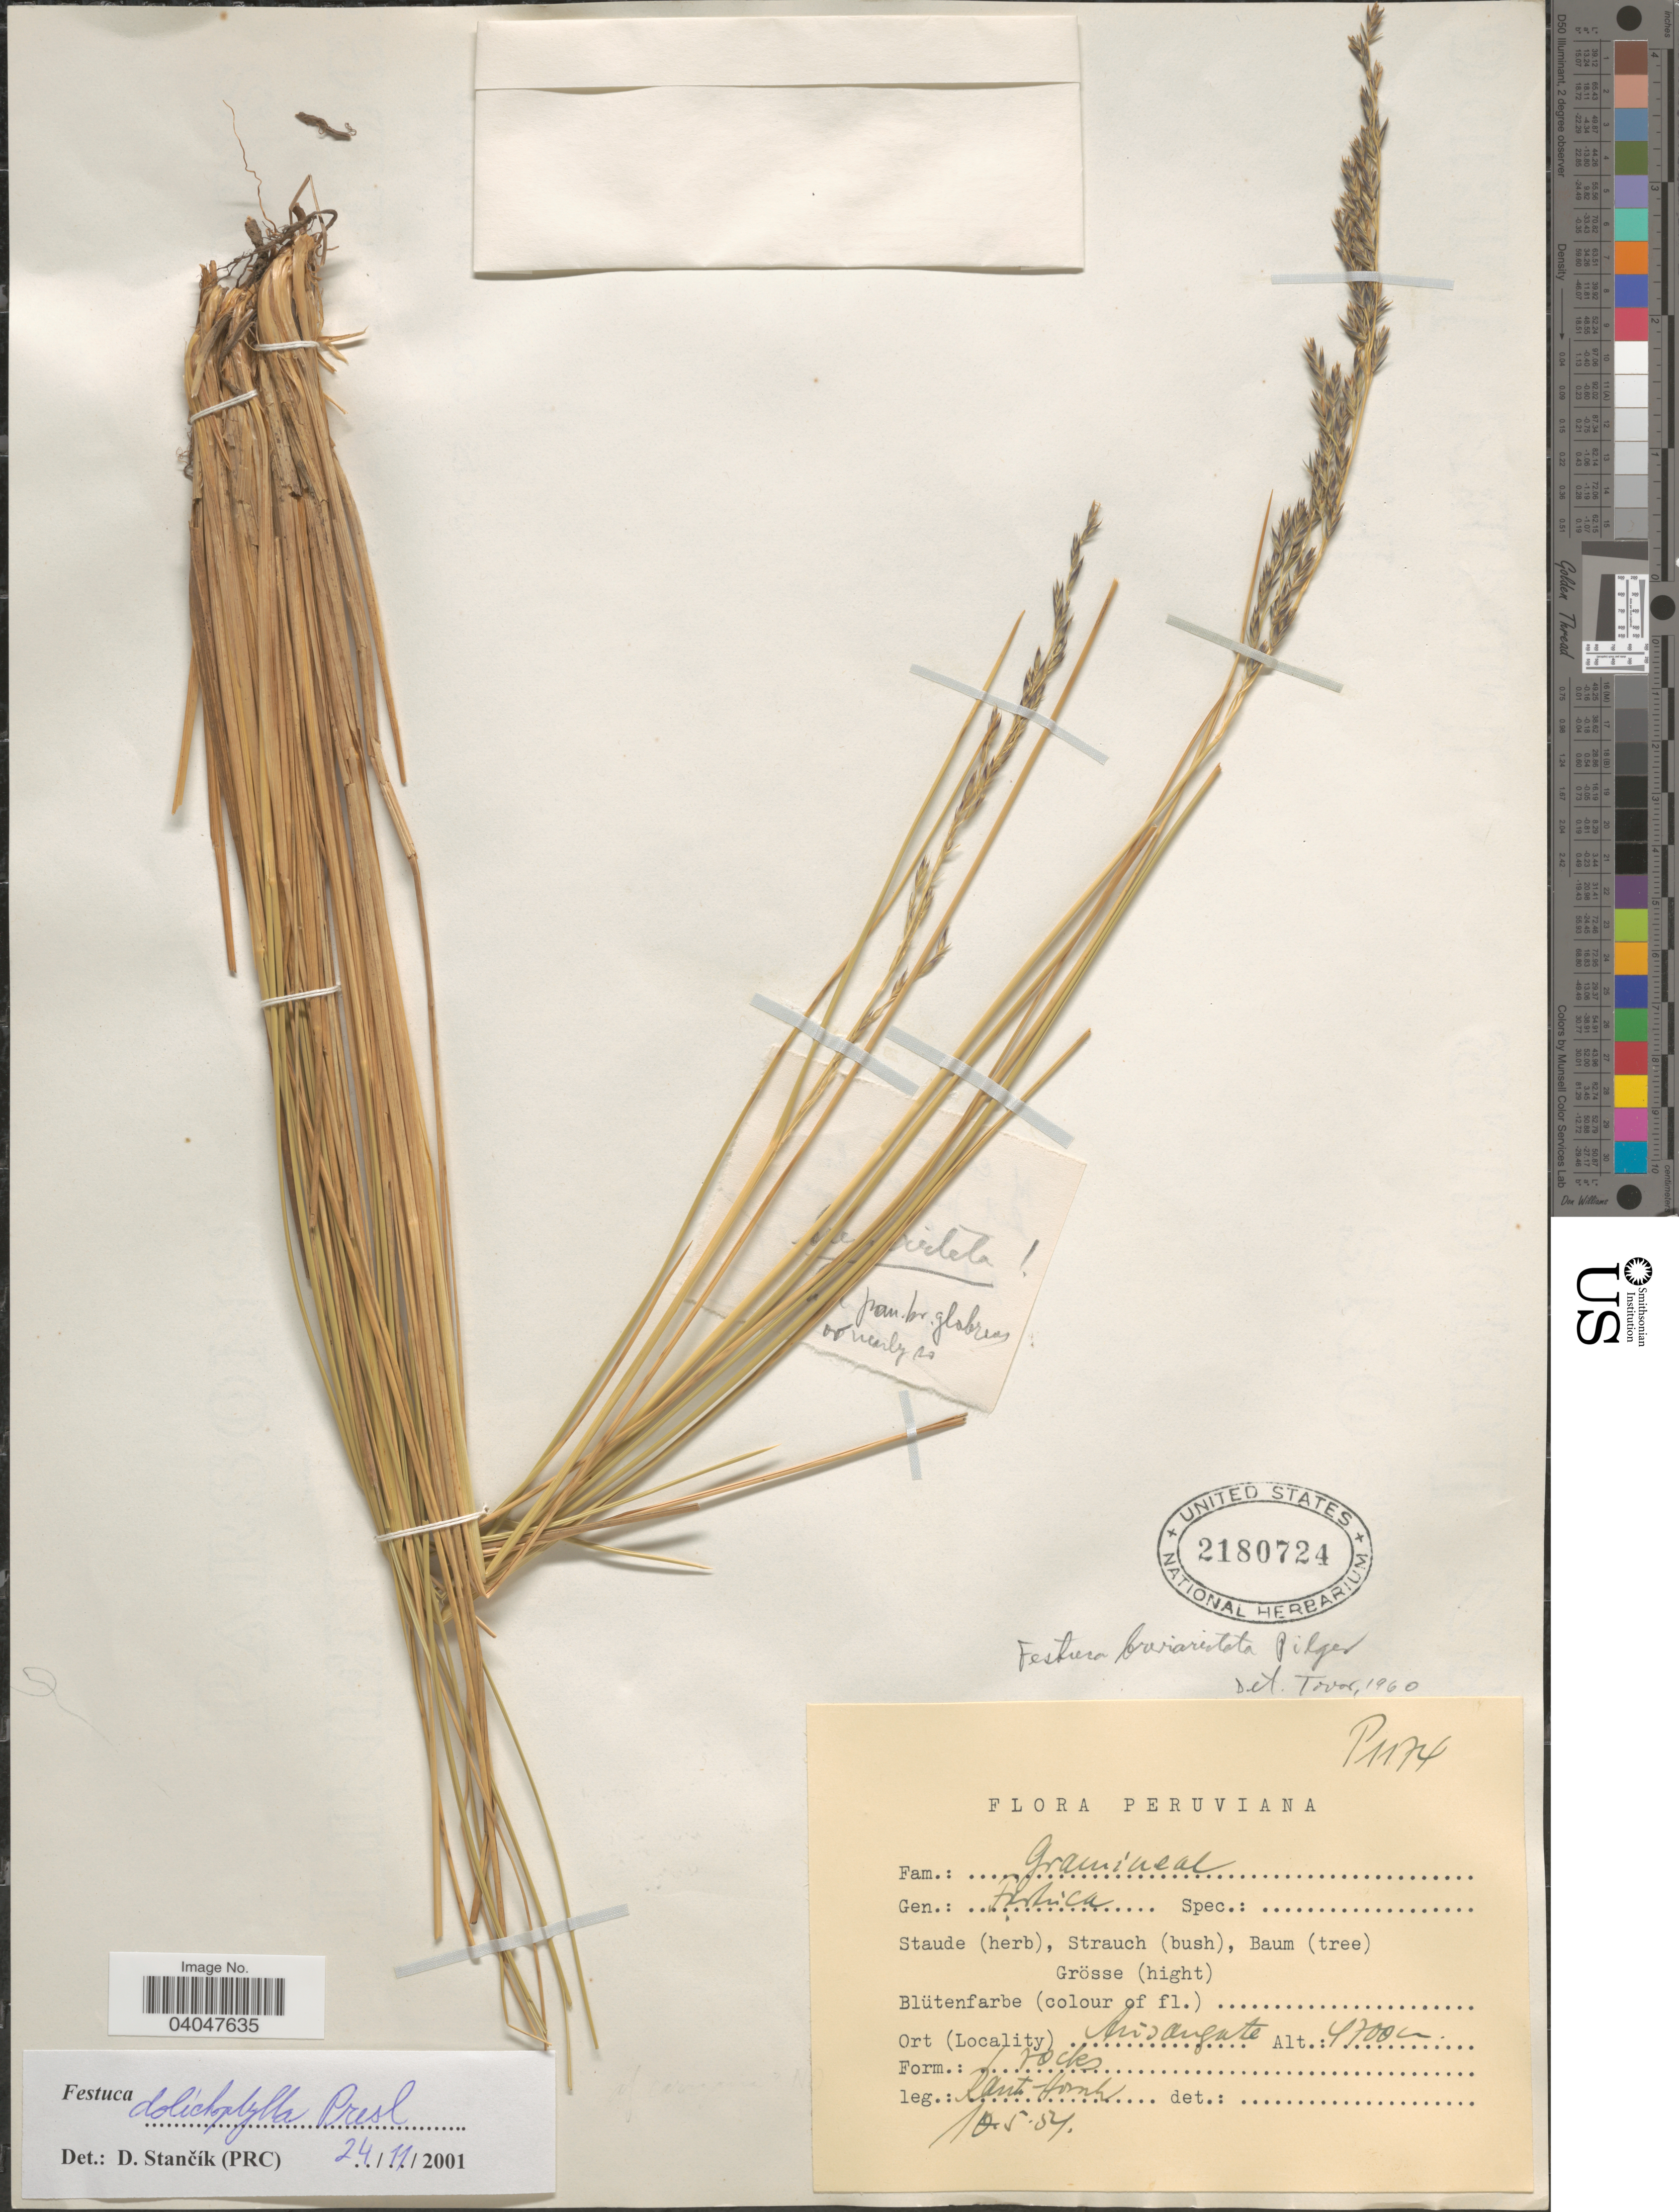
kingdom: Plantae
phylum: Tracheophyta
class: Liliopsida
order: Poales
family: Poaceae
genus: Festuca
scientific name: Festuca dolichophylla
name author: J. Presl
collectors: W. Rauh & G. Hirsch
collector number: P1174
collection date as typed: Transcribed d/m/y: 10/5/54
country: Cyprus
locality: Auzangate.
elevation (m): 4700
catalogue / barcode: US 2180724